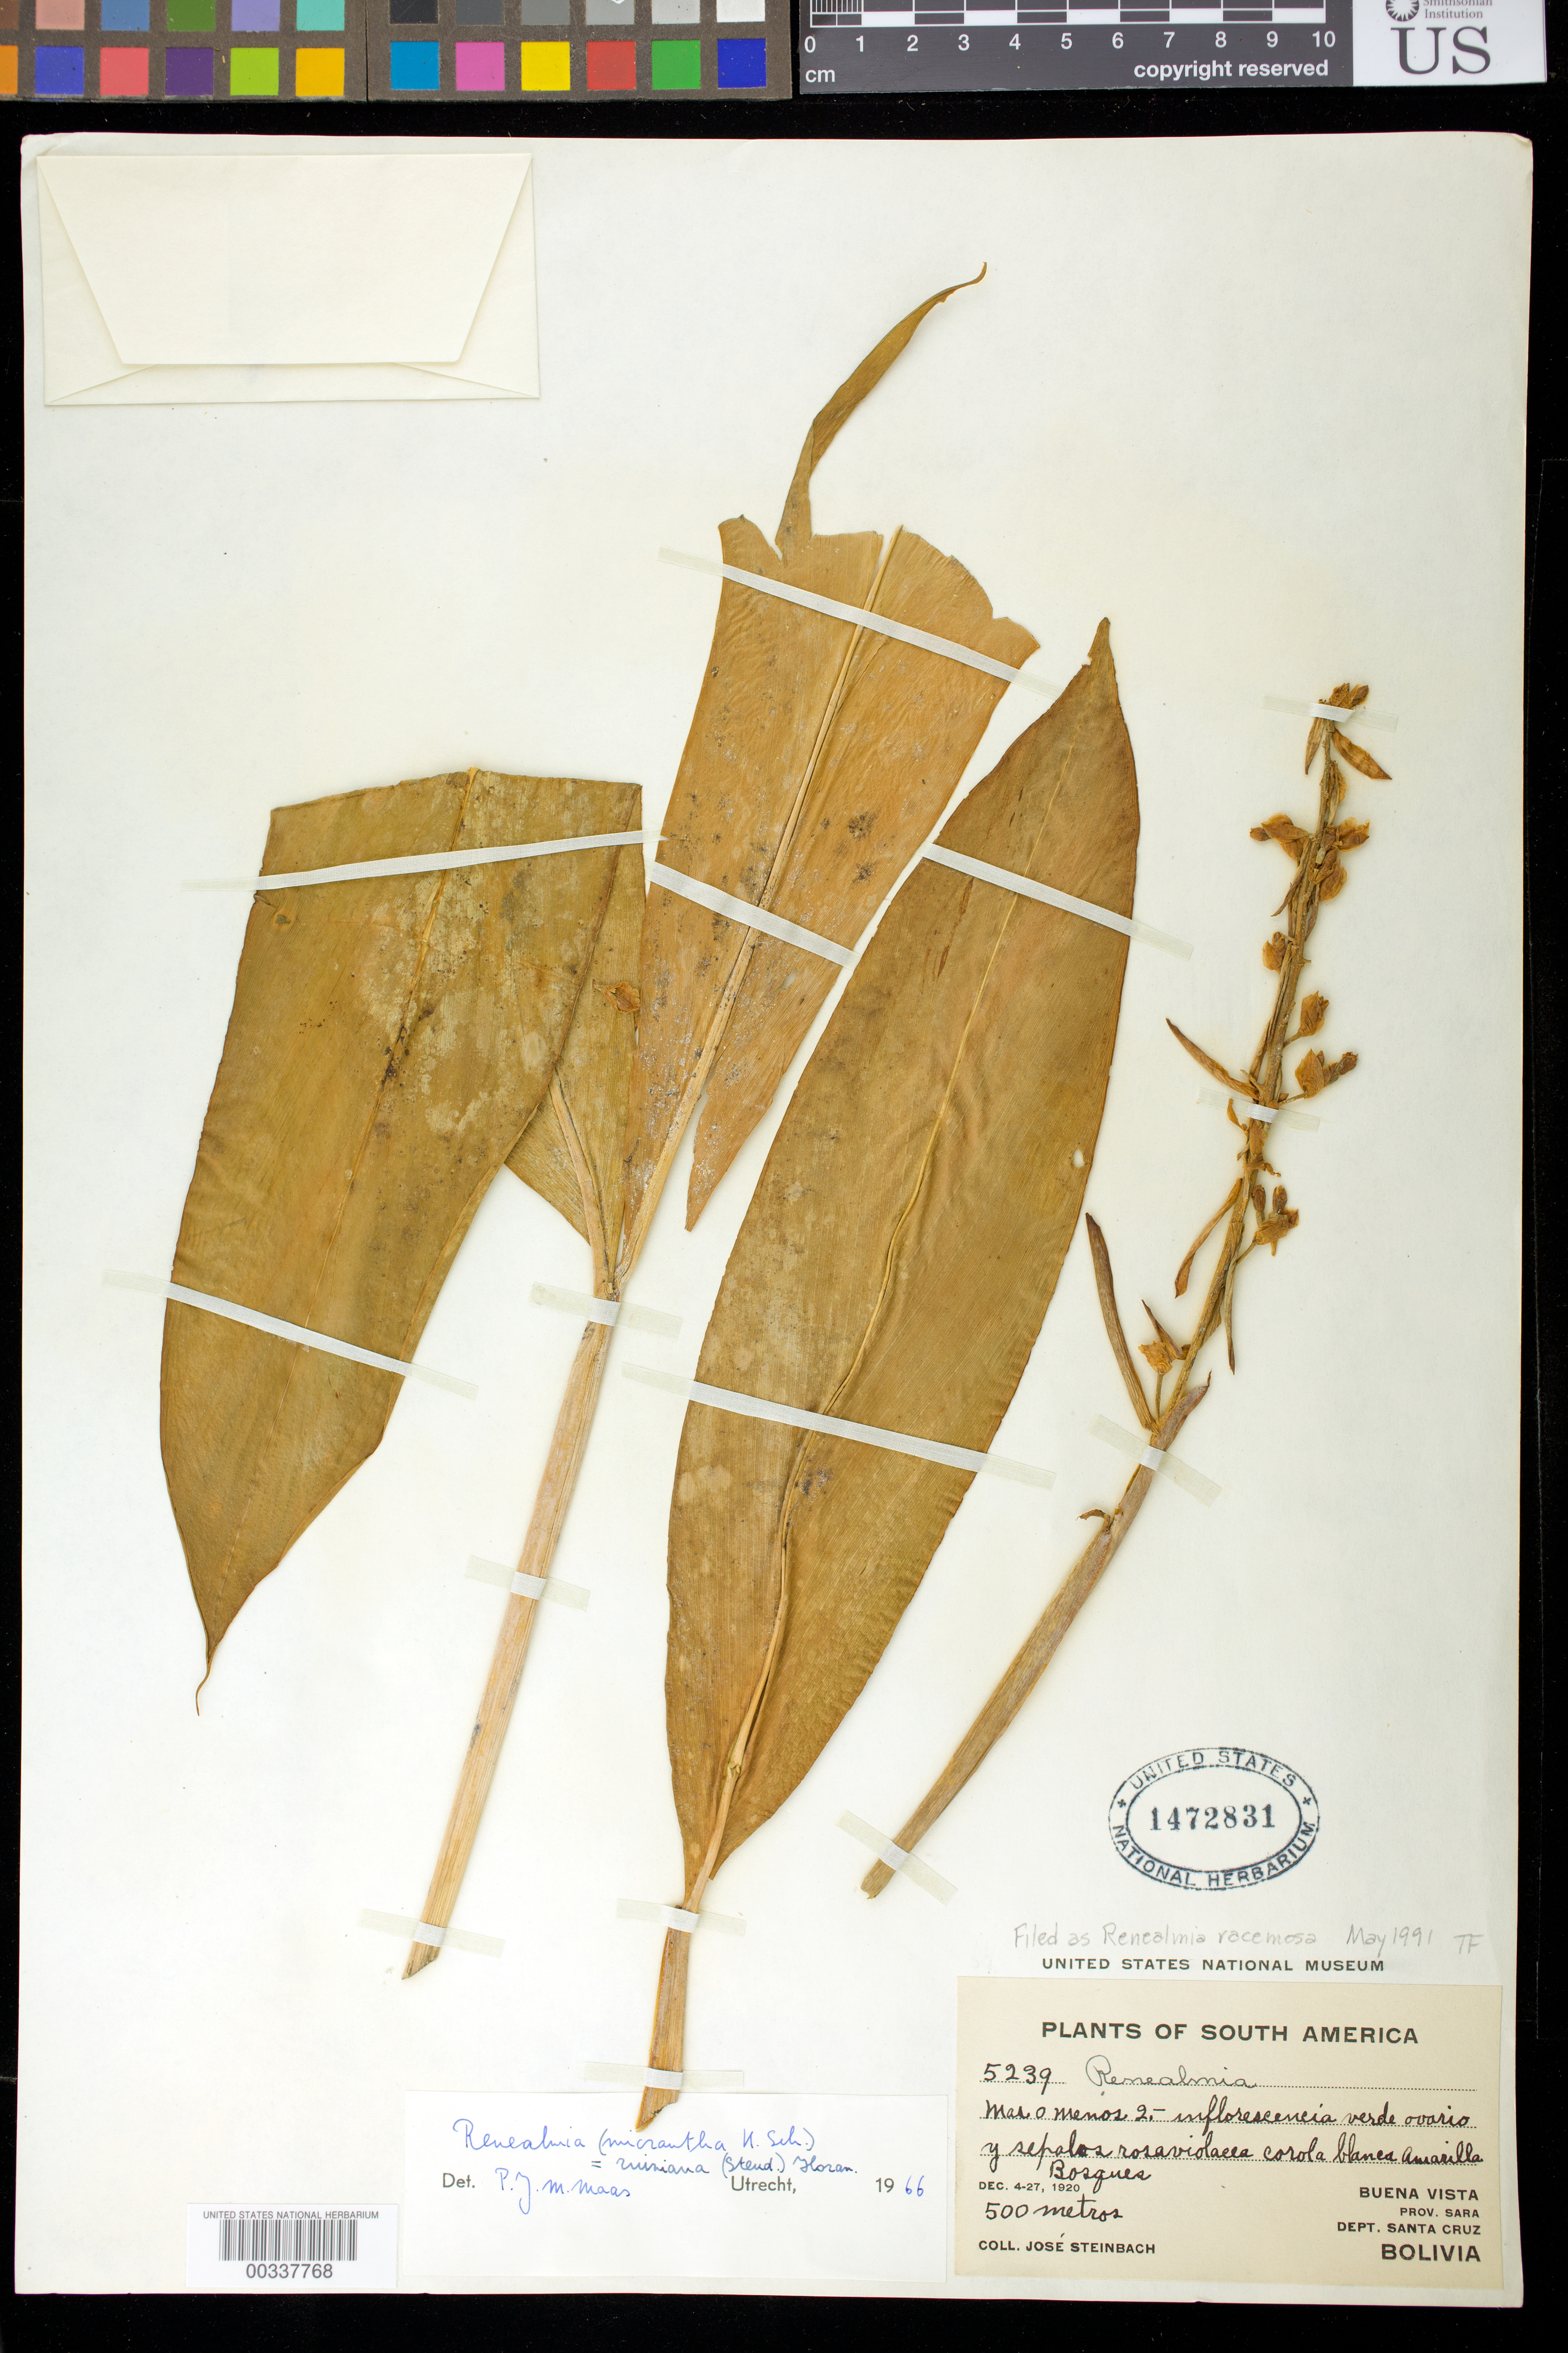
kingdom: Plantae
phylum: Tracheophyta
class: Liliopsida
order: Zingiberales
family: Zingiberaceae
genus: Renealmia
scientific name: Renealmia racemosa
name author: Poepp. & Endl.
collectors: J. Steinbach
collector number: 5239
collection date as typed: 04 Dec 1920 to 27 Dec 1920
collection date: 1920-12-04/1920-12-27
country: Bolivia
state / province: Santa Cruz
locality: Buena Vista, Prov Sara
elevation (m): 500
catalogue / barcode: US 1472831